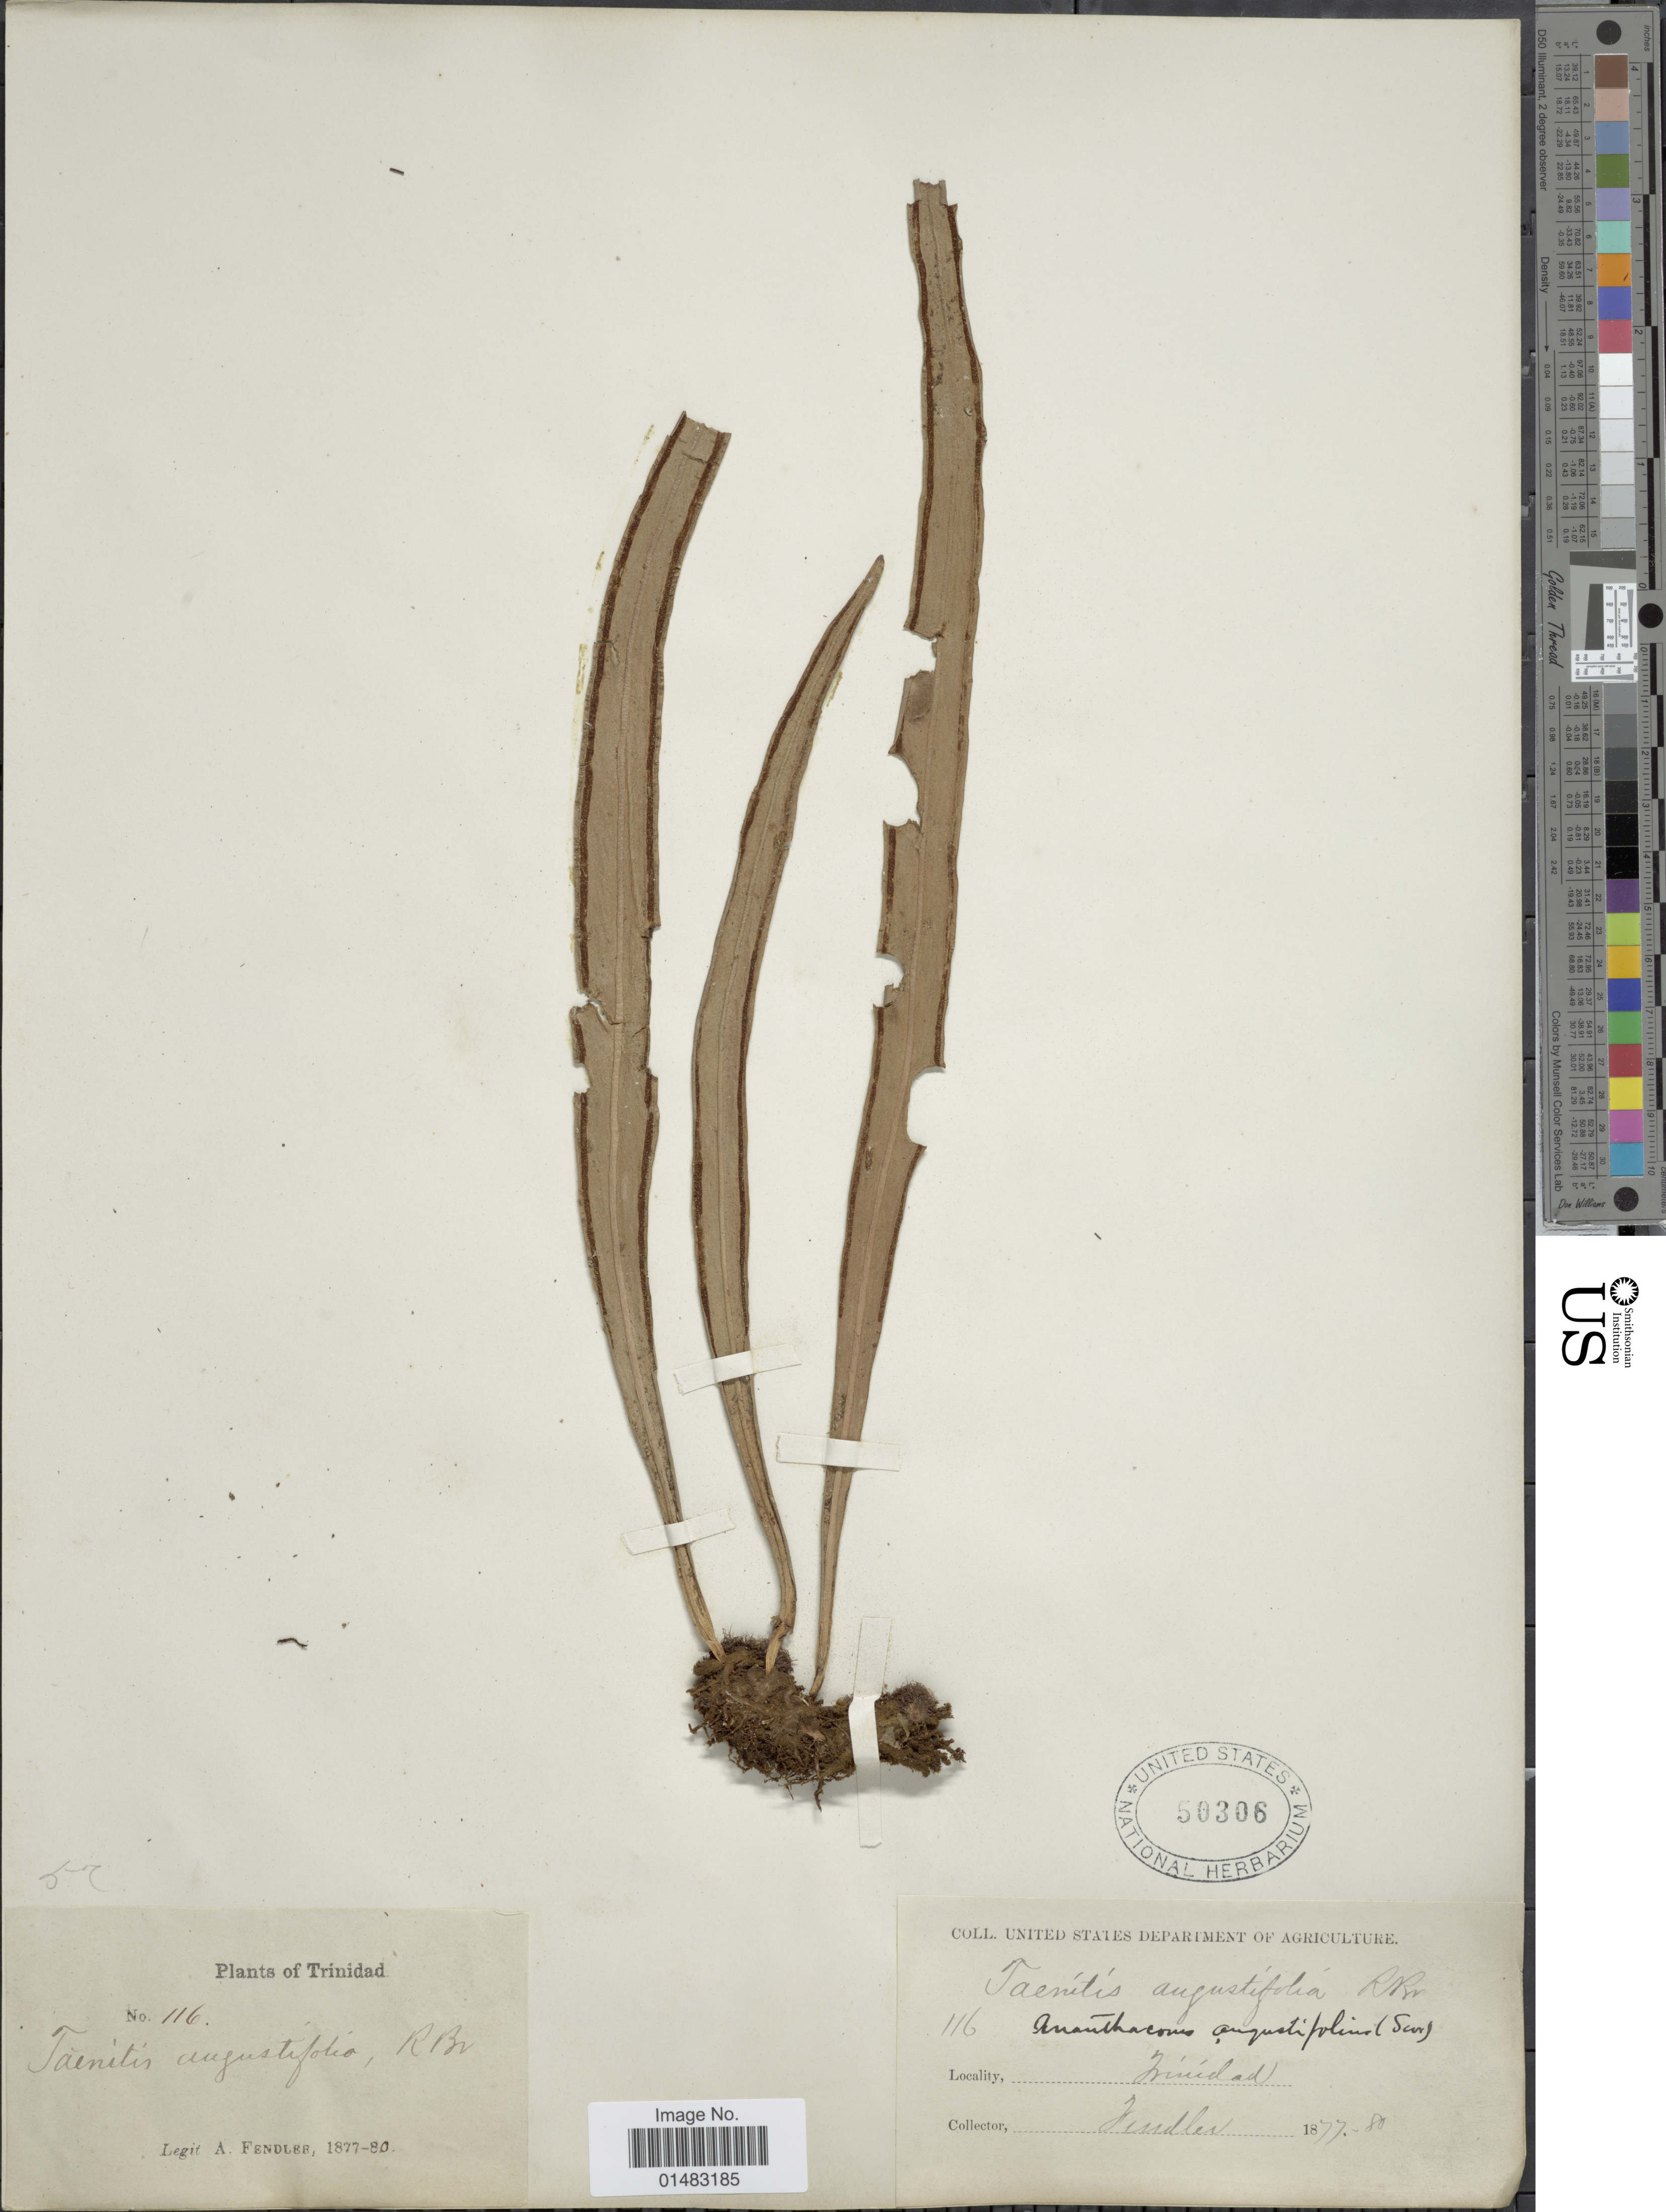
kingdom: Plantae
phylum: Tracheophyta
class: Polypodiopsida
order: Polypodiales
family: Pteridaceae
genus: Ananthacorus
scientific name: Ananthacorus angustifolius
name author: (Sw.) Underw. & Maxon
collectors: A. Fendler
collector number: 116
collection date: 1877/1880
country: Trinidad and Tobago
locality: Trinidad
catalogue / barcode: US 50306